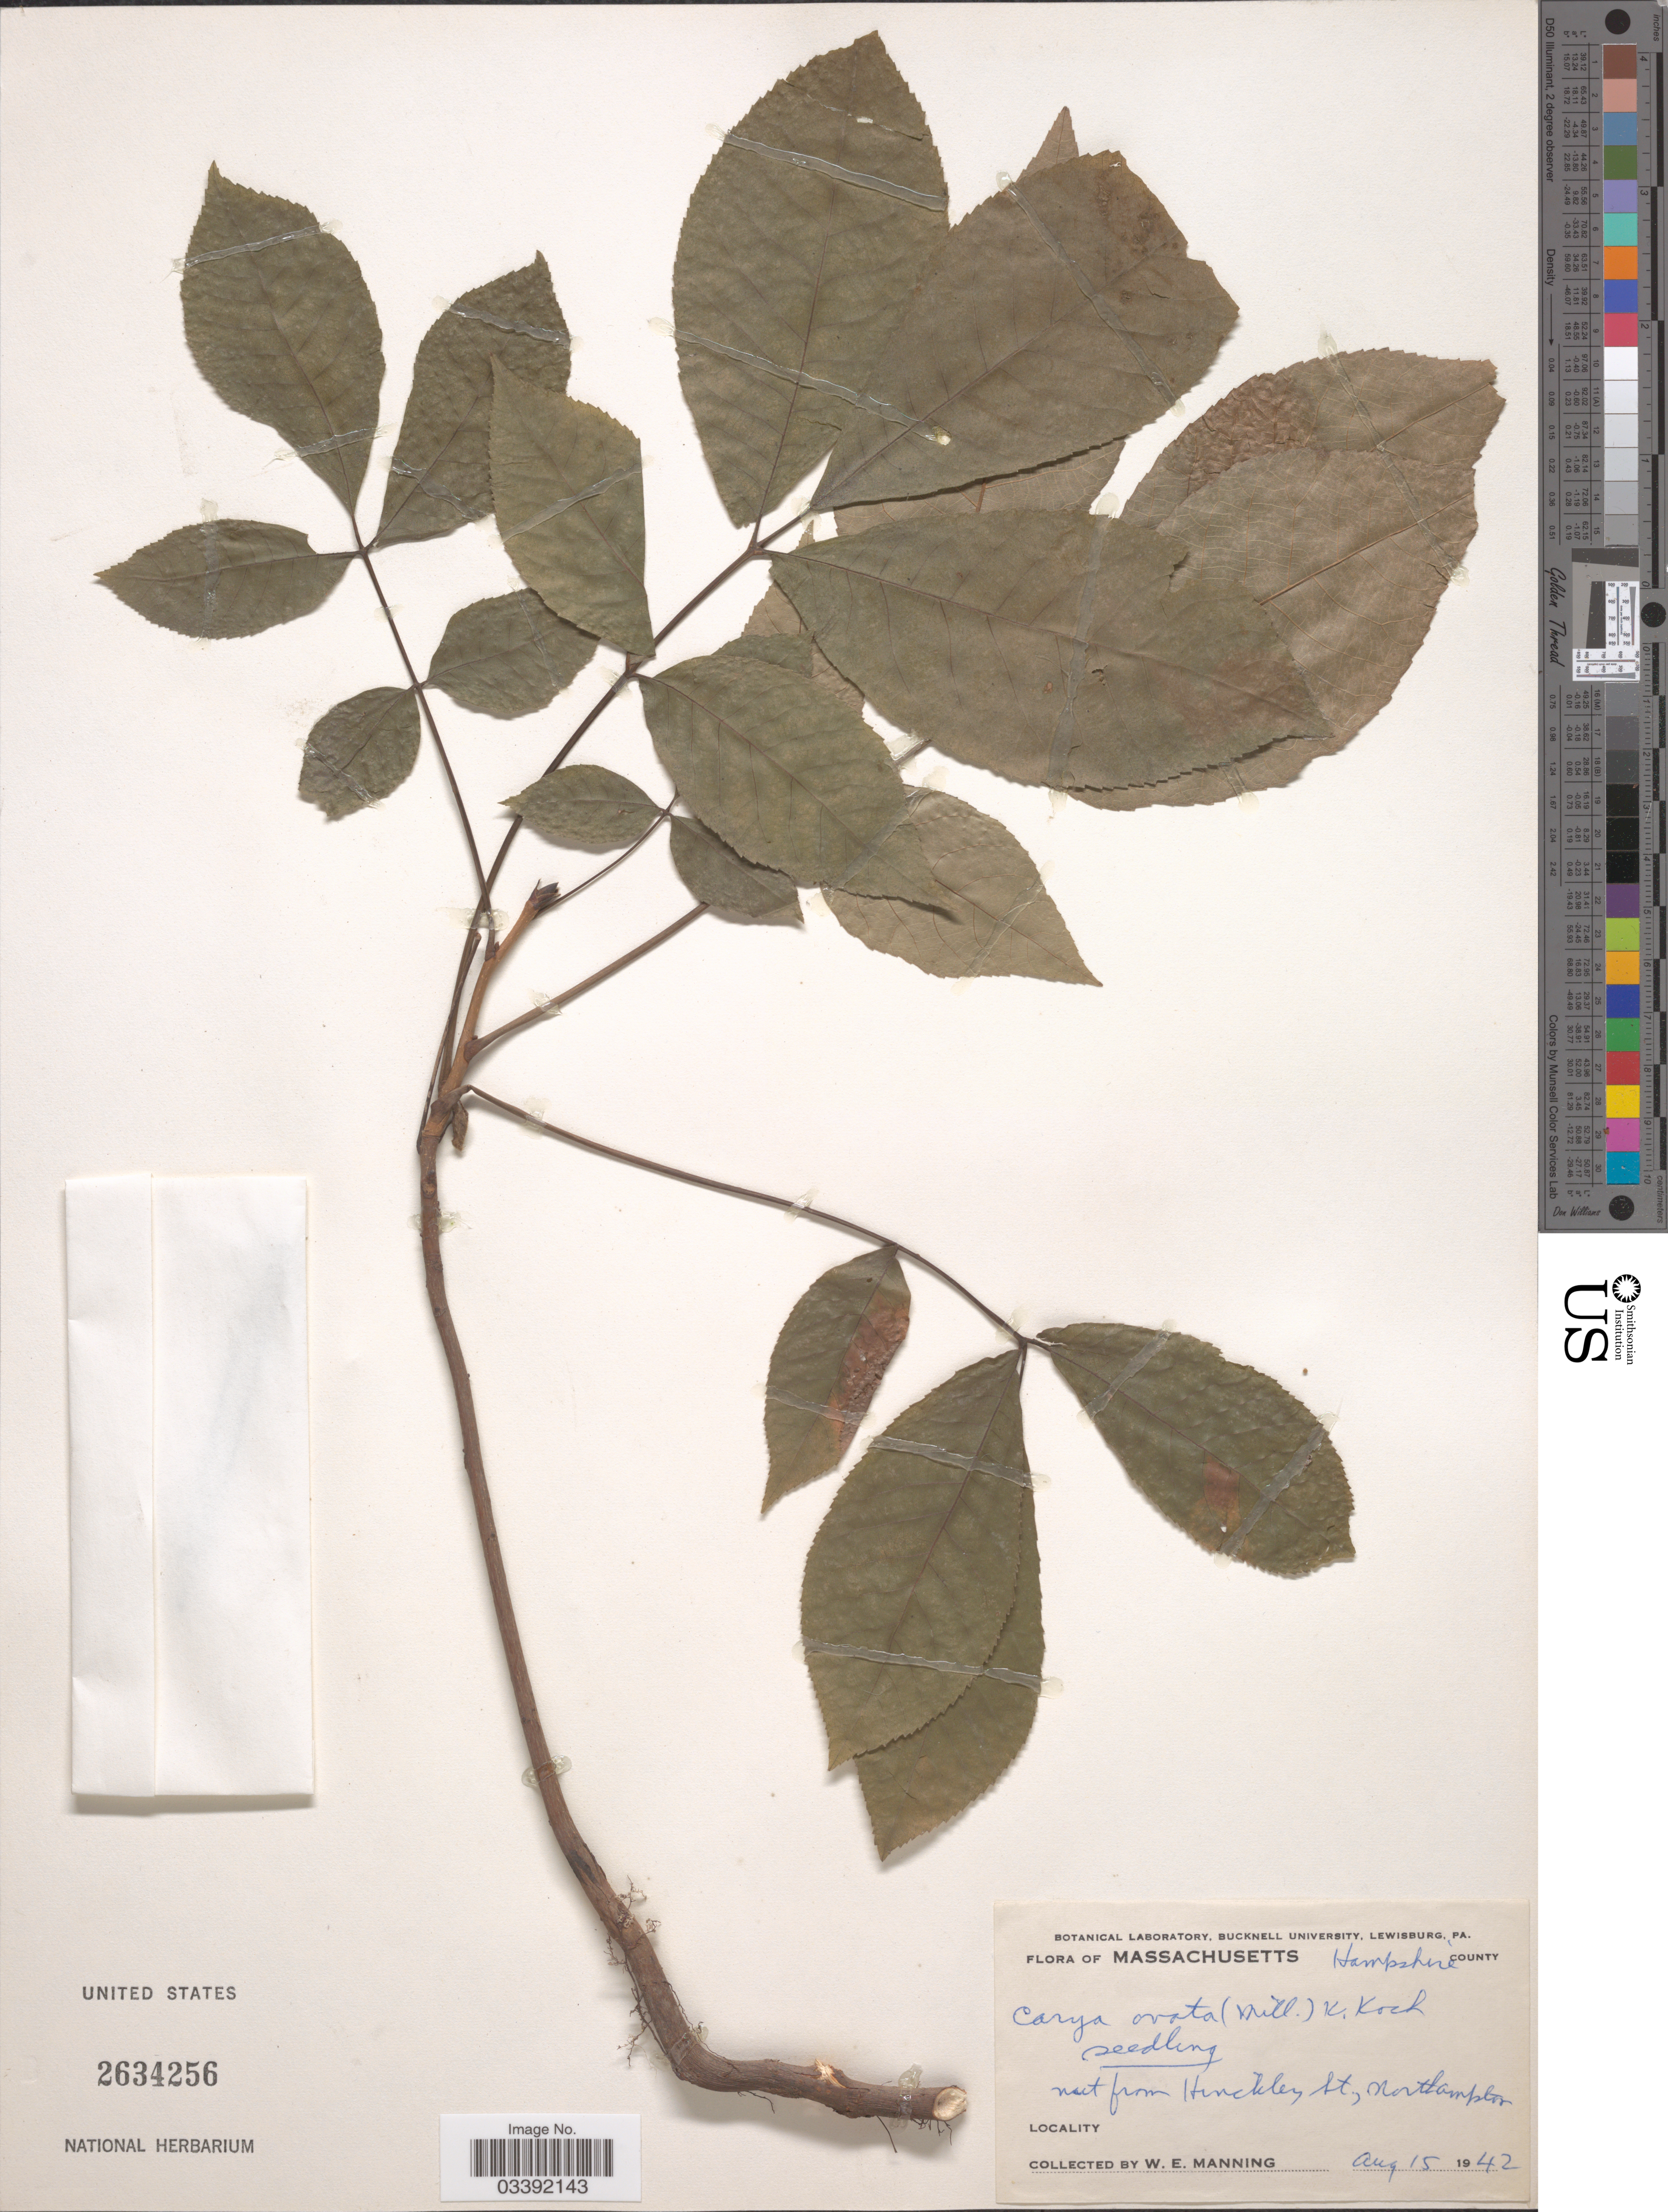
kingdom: Plantae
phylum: Tracheophyta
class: Magnoliopsida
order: Fagales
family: Juglandaceae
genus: Carya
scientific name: Carya ovata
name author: (Mill.) K. Koch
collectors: W. Manning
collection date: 1942-08-15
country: United States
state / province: Massachusetts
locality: Hampshire County. Hinckley St., Northampton.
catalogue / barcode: US 2634256